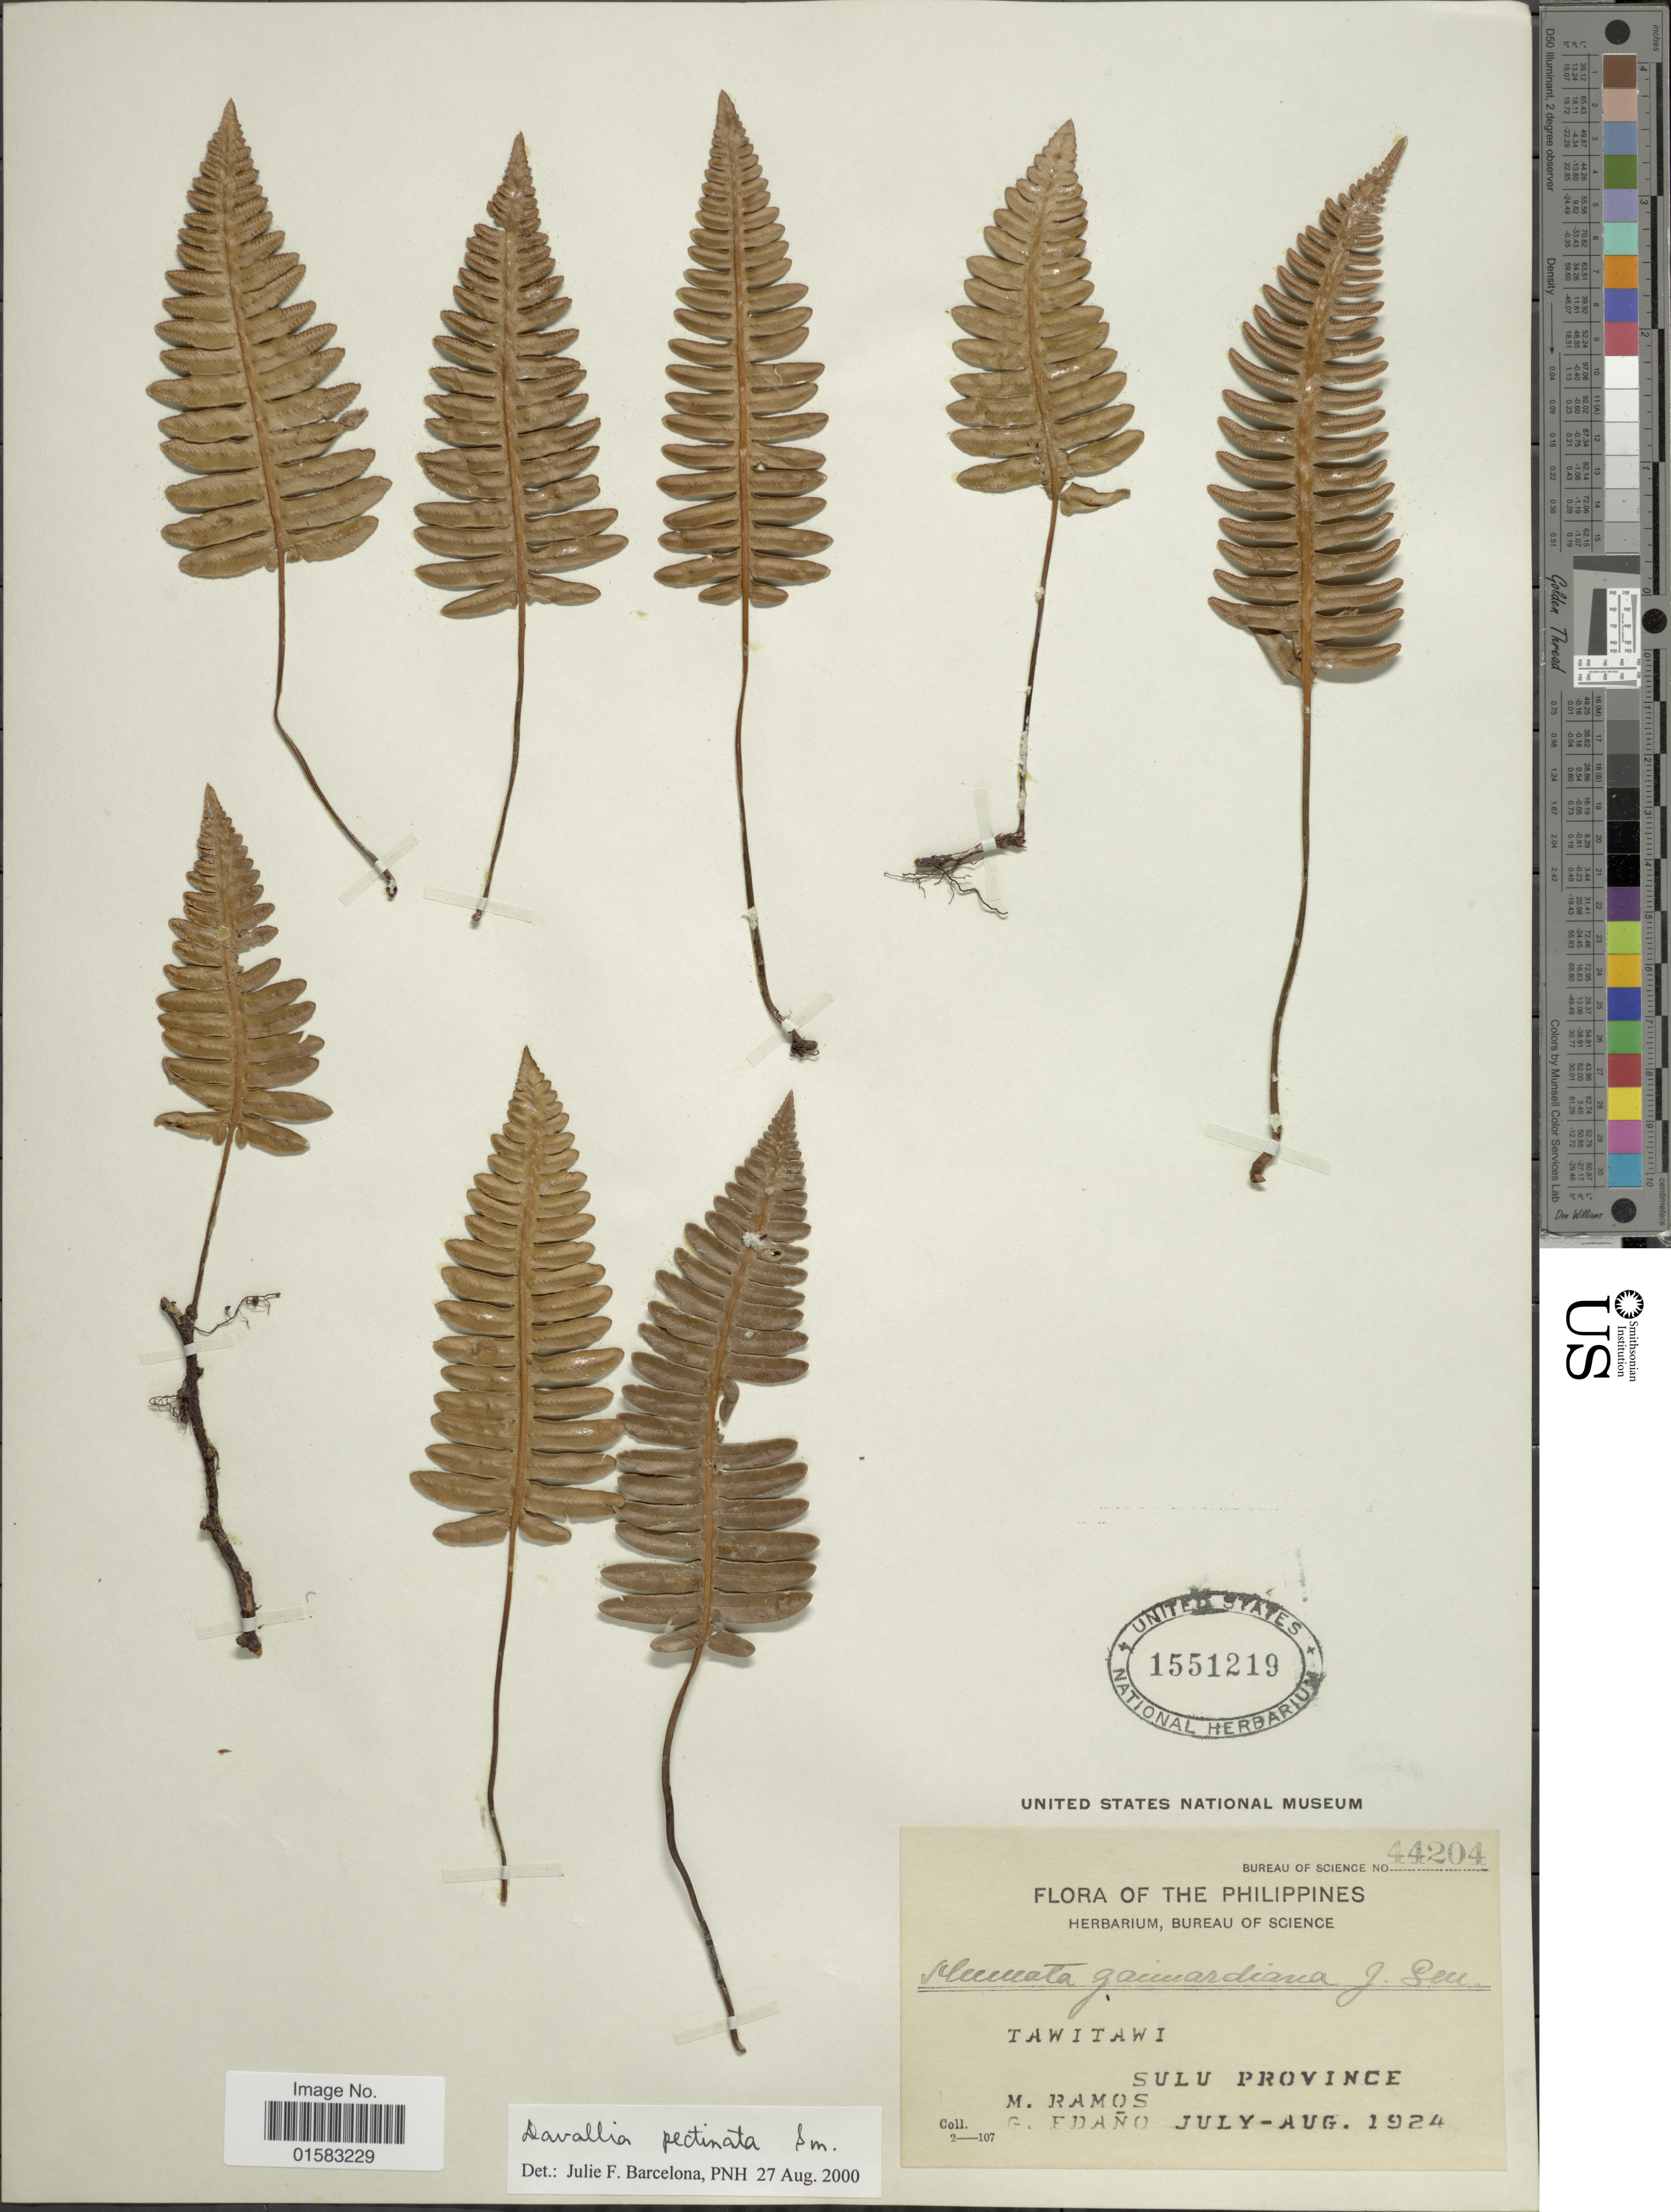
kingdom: Plantae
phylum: Tracheophyta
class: Polypodiopsida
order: Polypodiales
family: Davalliaceae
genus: Davallia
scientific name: Davallia pectinata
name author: Sm.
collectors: M. Ramos & G. Edaño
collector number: Bureau of Science 44204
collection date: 1924-07/1924-08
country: Philippines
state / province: Muslim Mindanao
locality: Tawitawi, Sulu Province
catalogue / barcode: US 1551219